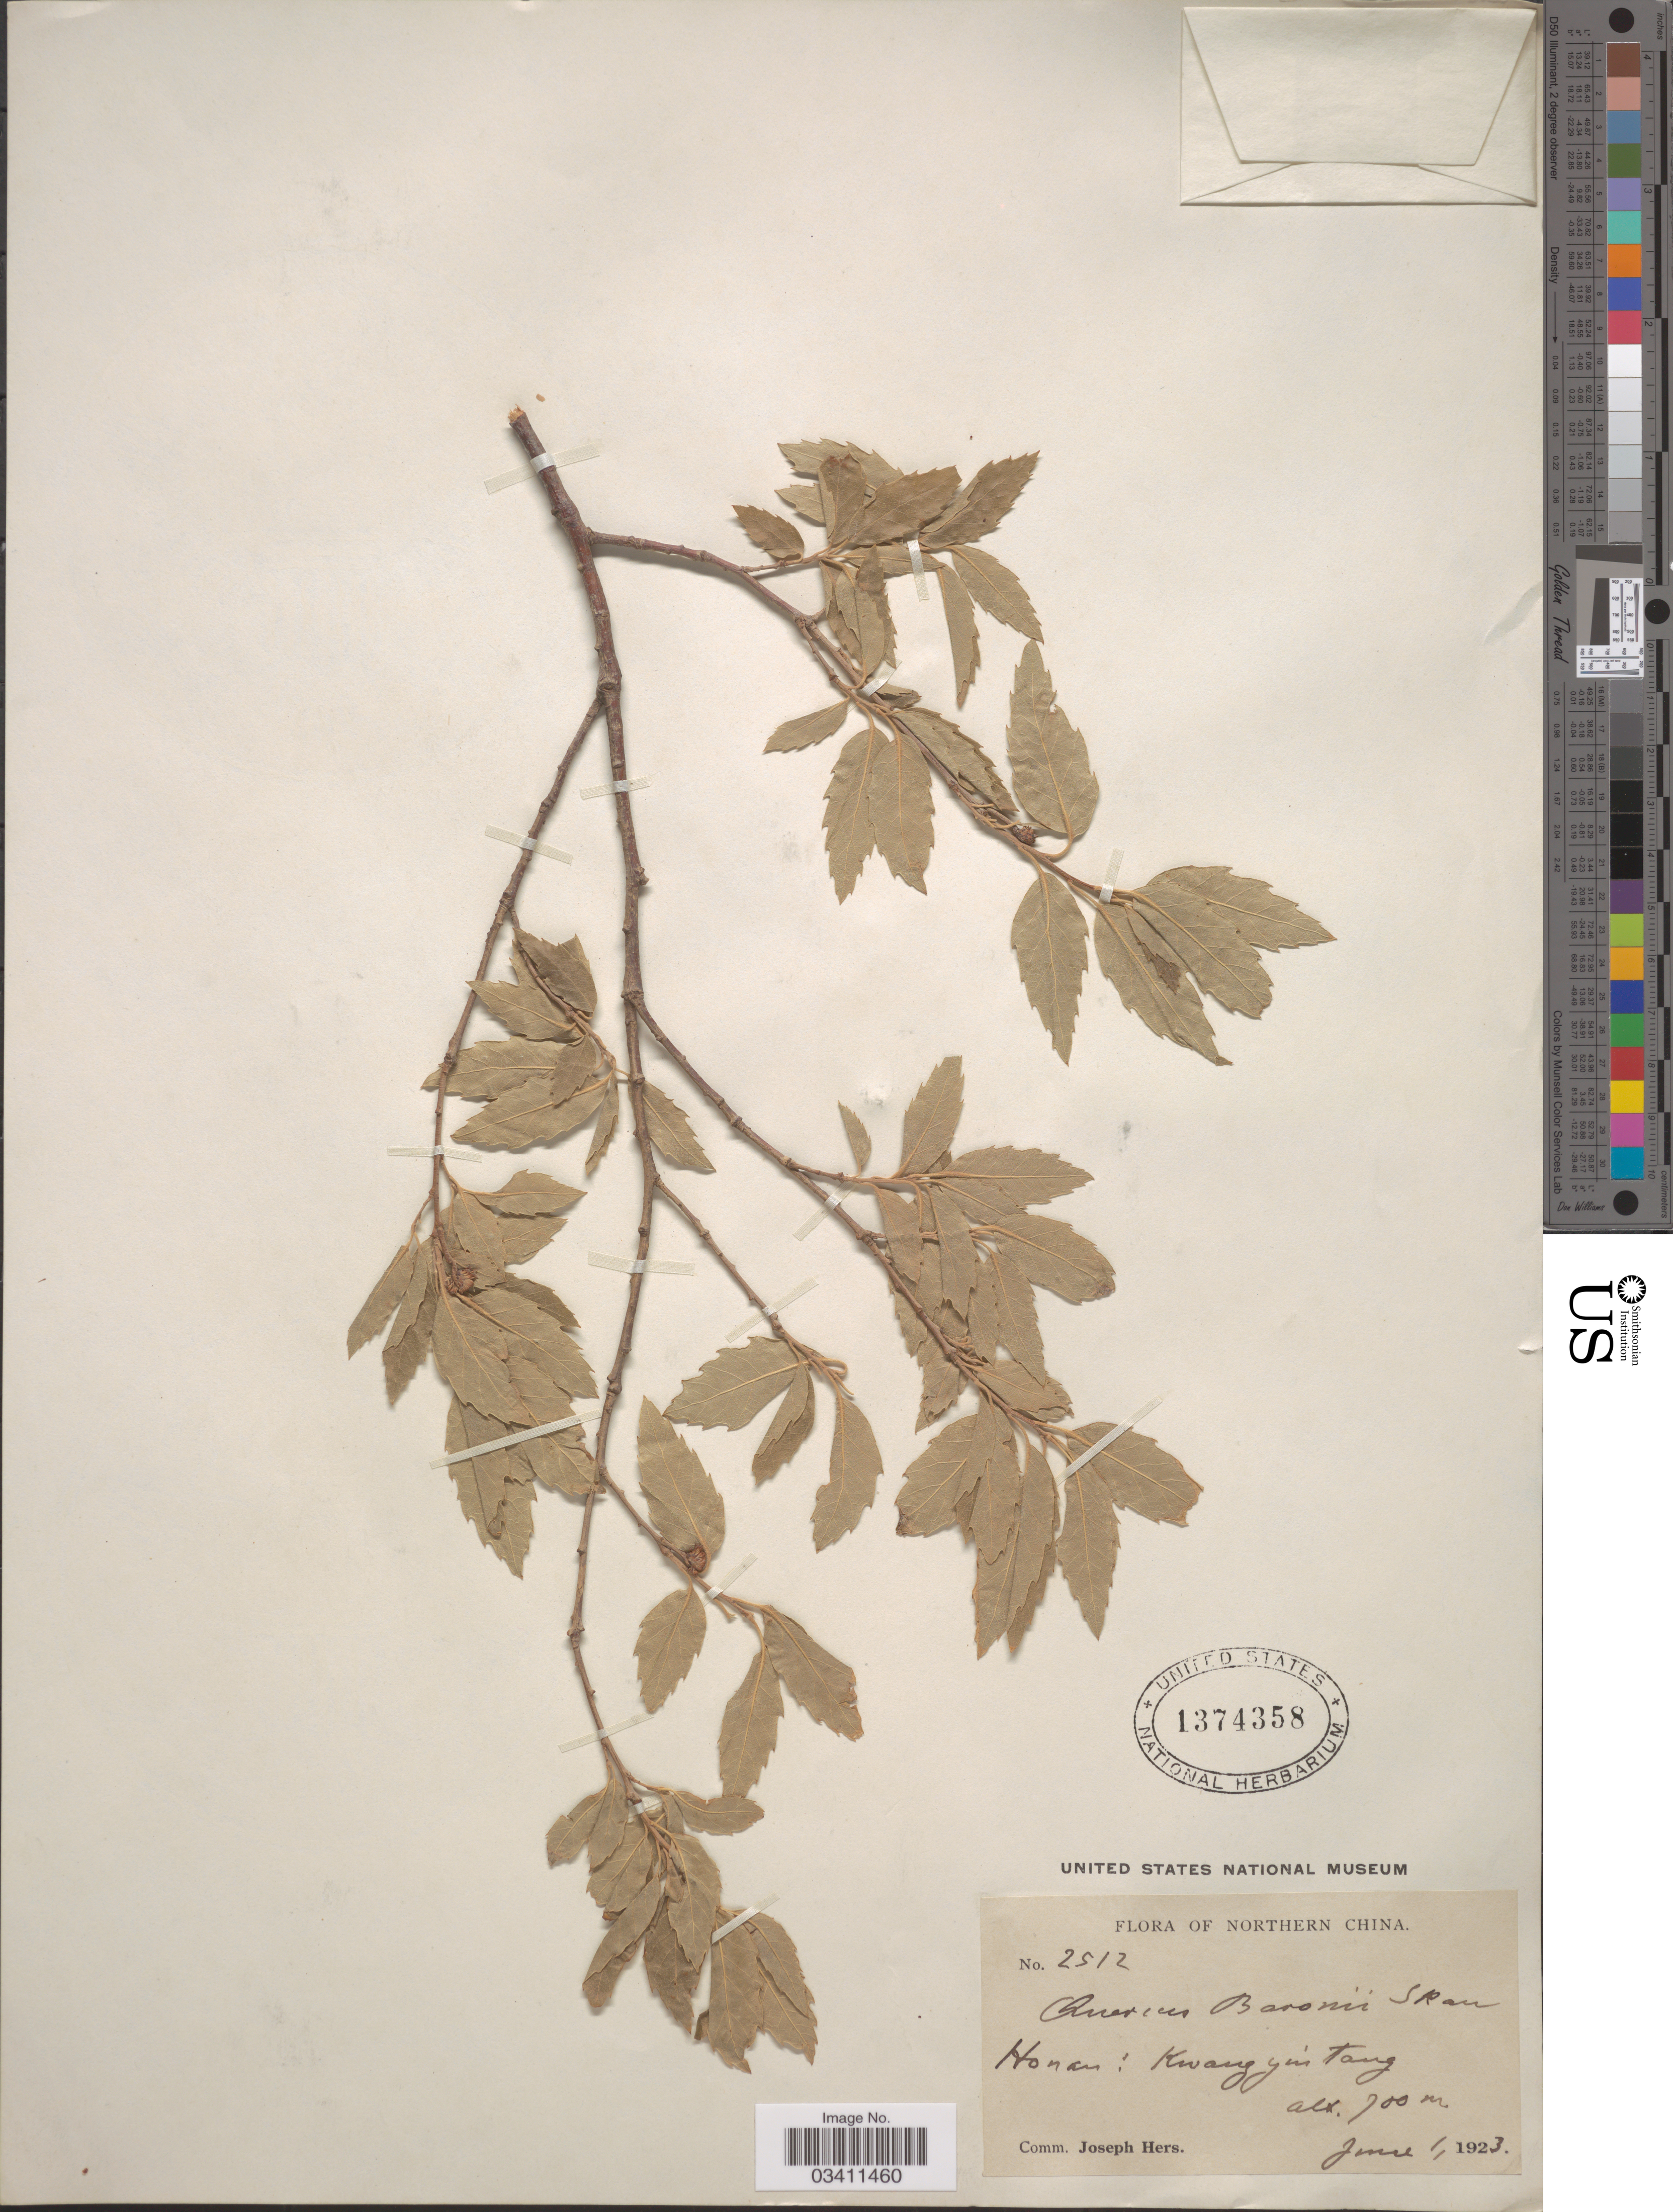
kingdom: Plantae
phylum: Tracheophyta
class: Magnoliopsida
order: Fagales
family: Fagaceae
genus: Quercus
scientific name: Quercus baronii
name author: Skan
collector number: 2512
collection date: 1923-06-01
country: China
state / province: Henan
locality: Northern China. Honan: Kwang yin [interpreted] Tang.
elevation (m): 700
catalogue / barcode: US 1374358